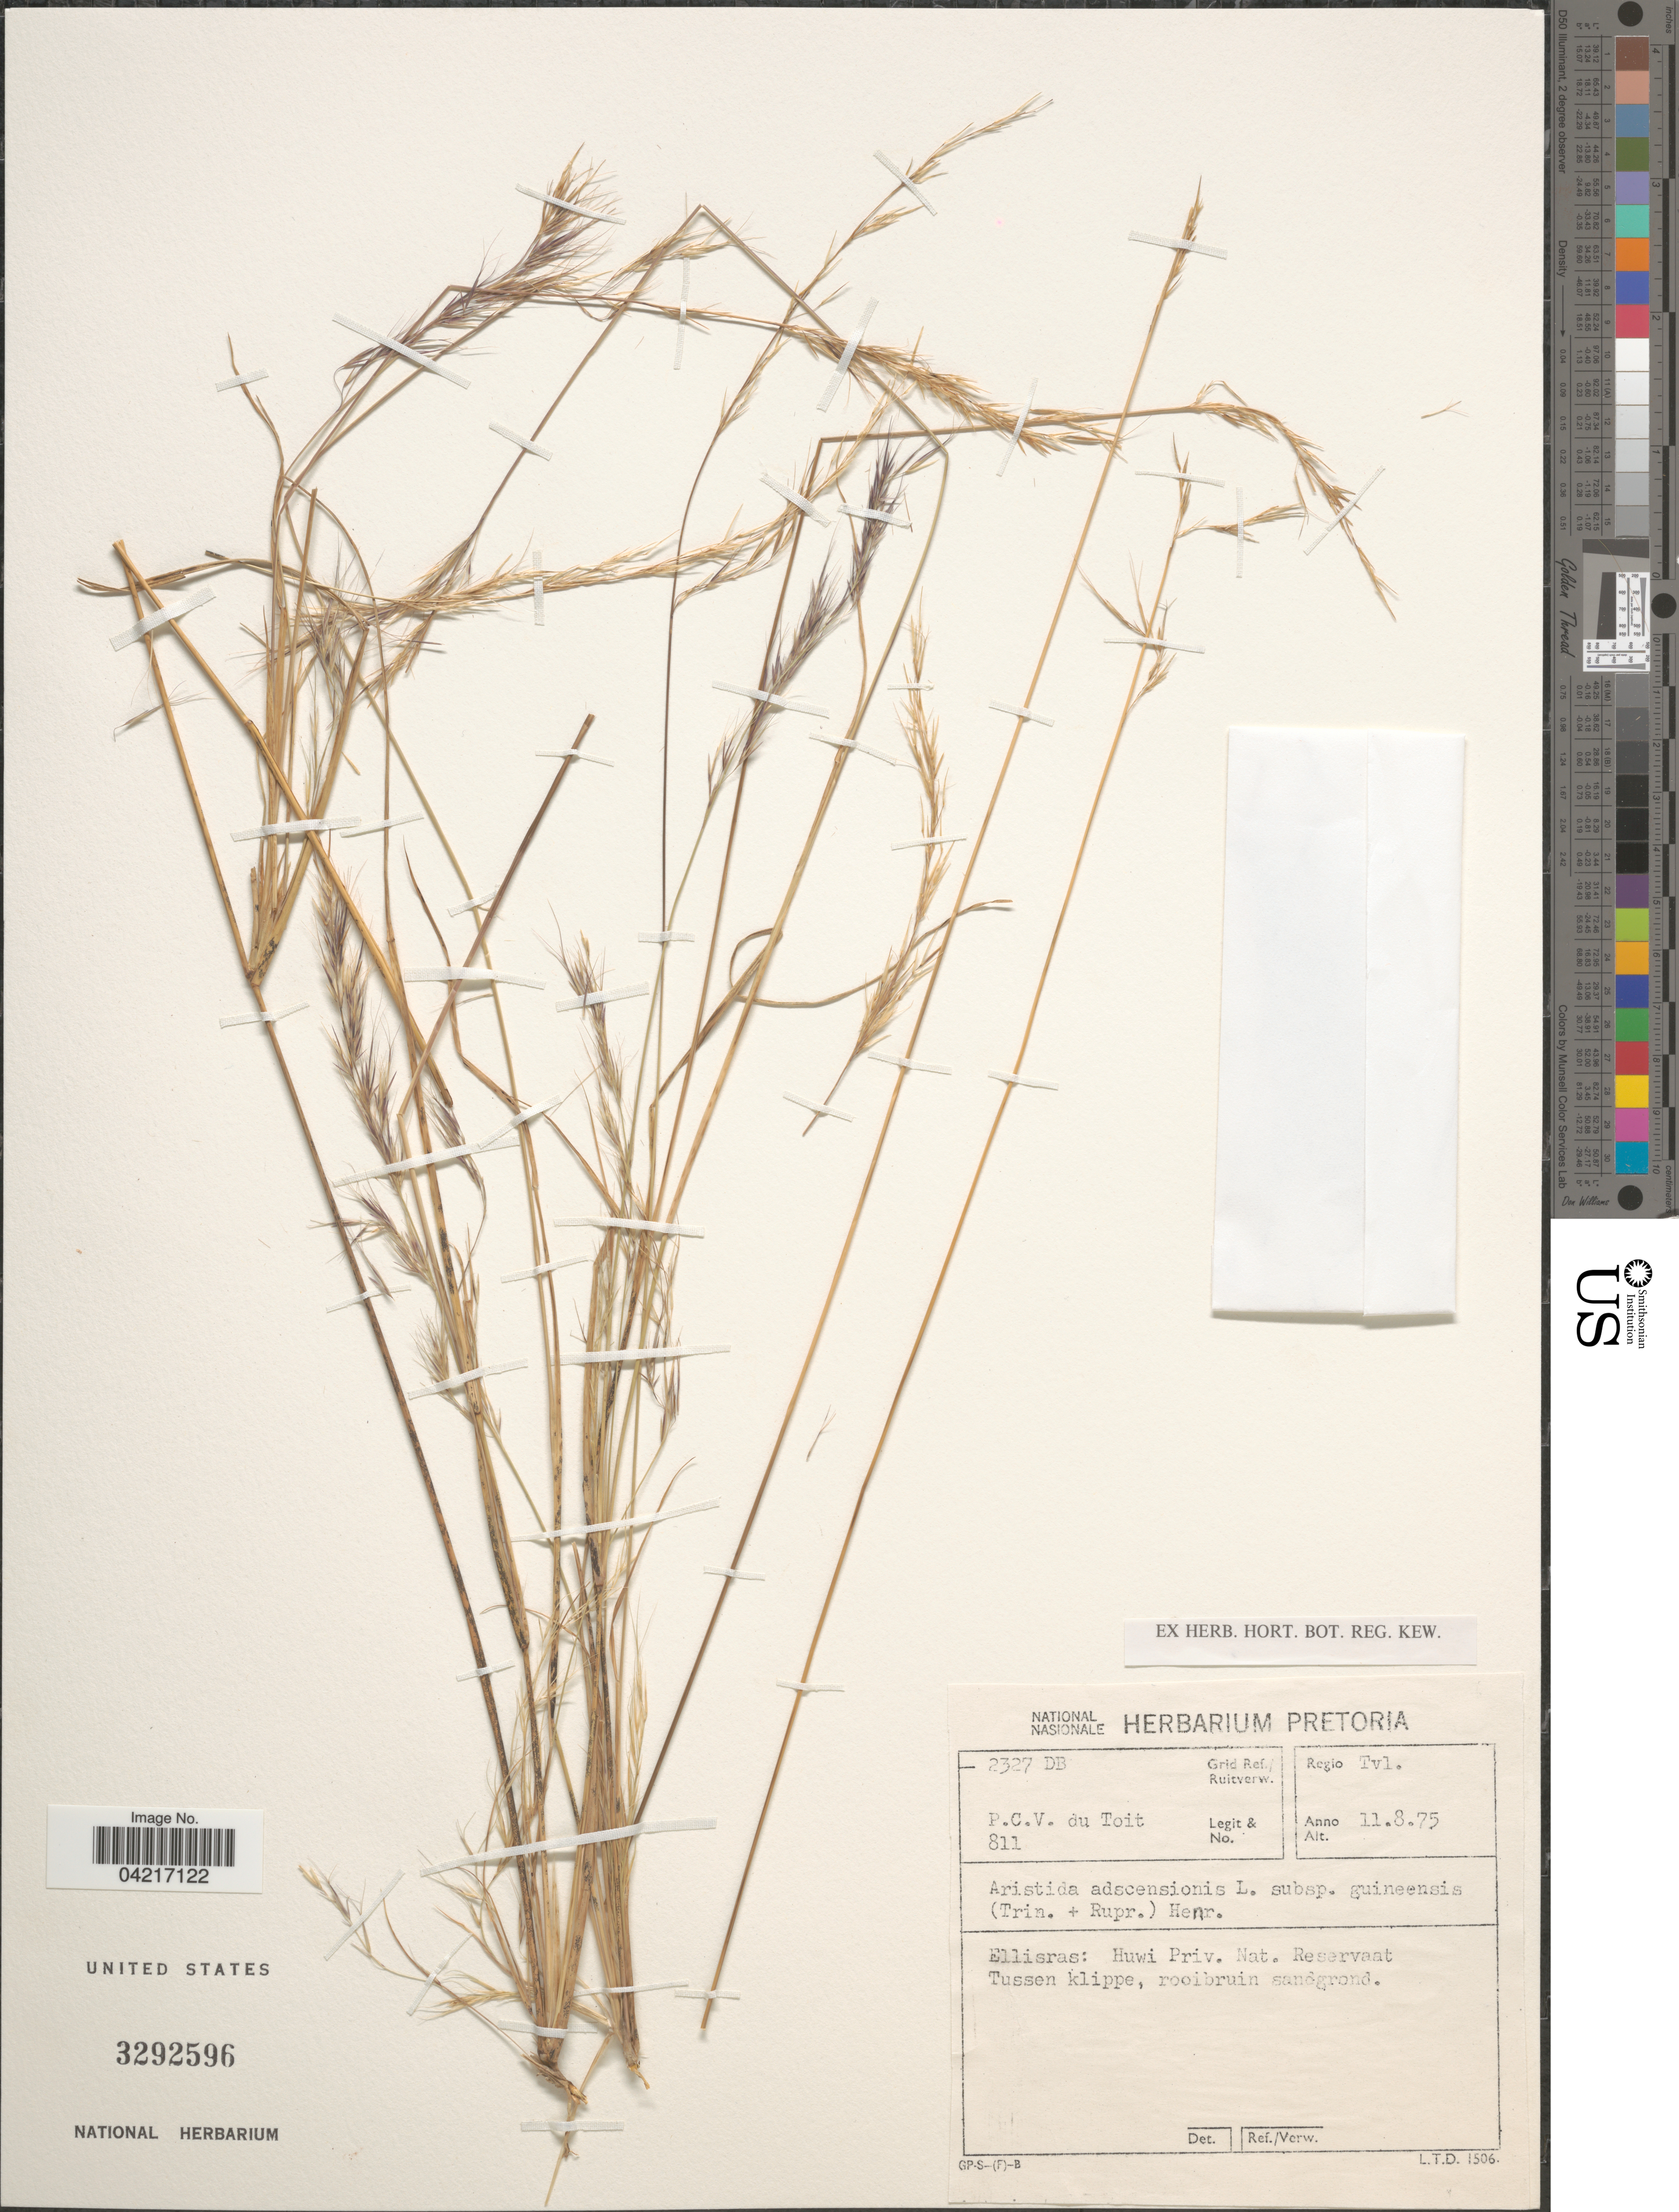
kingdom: Plantae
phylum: Tracheophyta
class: Liliopsida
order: Poales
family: Poaceae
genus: Aristida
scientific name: Aristida adscensionis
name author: L.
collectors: P. Du Toit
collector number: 811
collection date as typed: Transcribed d/m/y: 11/8/75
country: South Africa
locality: Grid Ref./Ruitverw. 2327 DB. Regio Tvl. Ellisras: Huwi Priv. Nat. Reservaat. Tussen klippe, rooibruin sandgrond.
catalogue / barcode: US 3292596